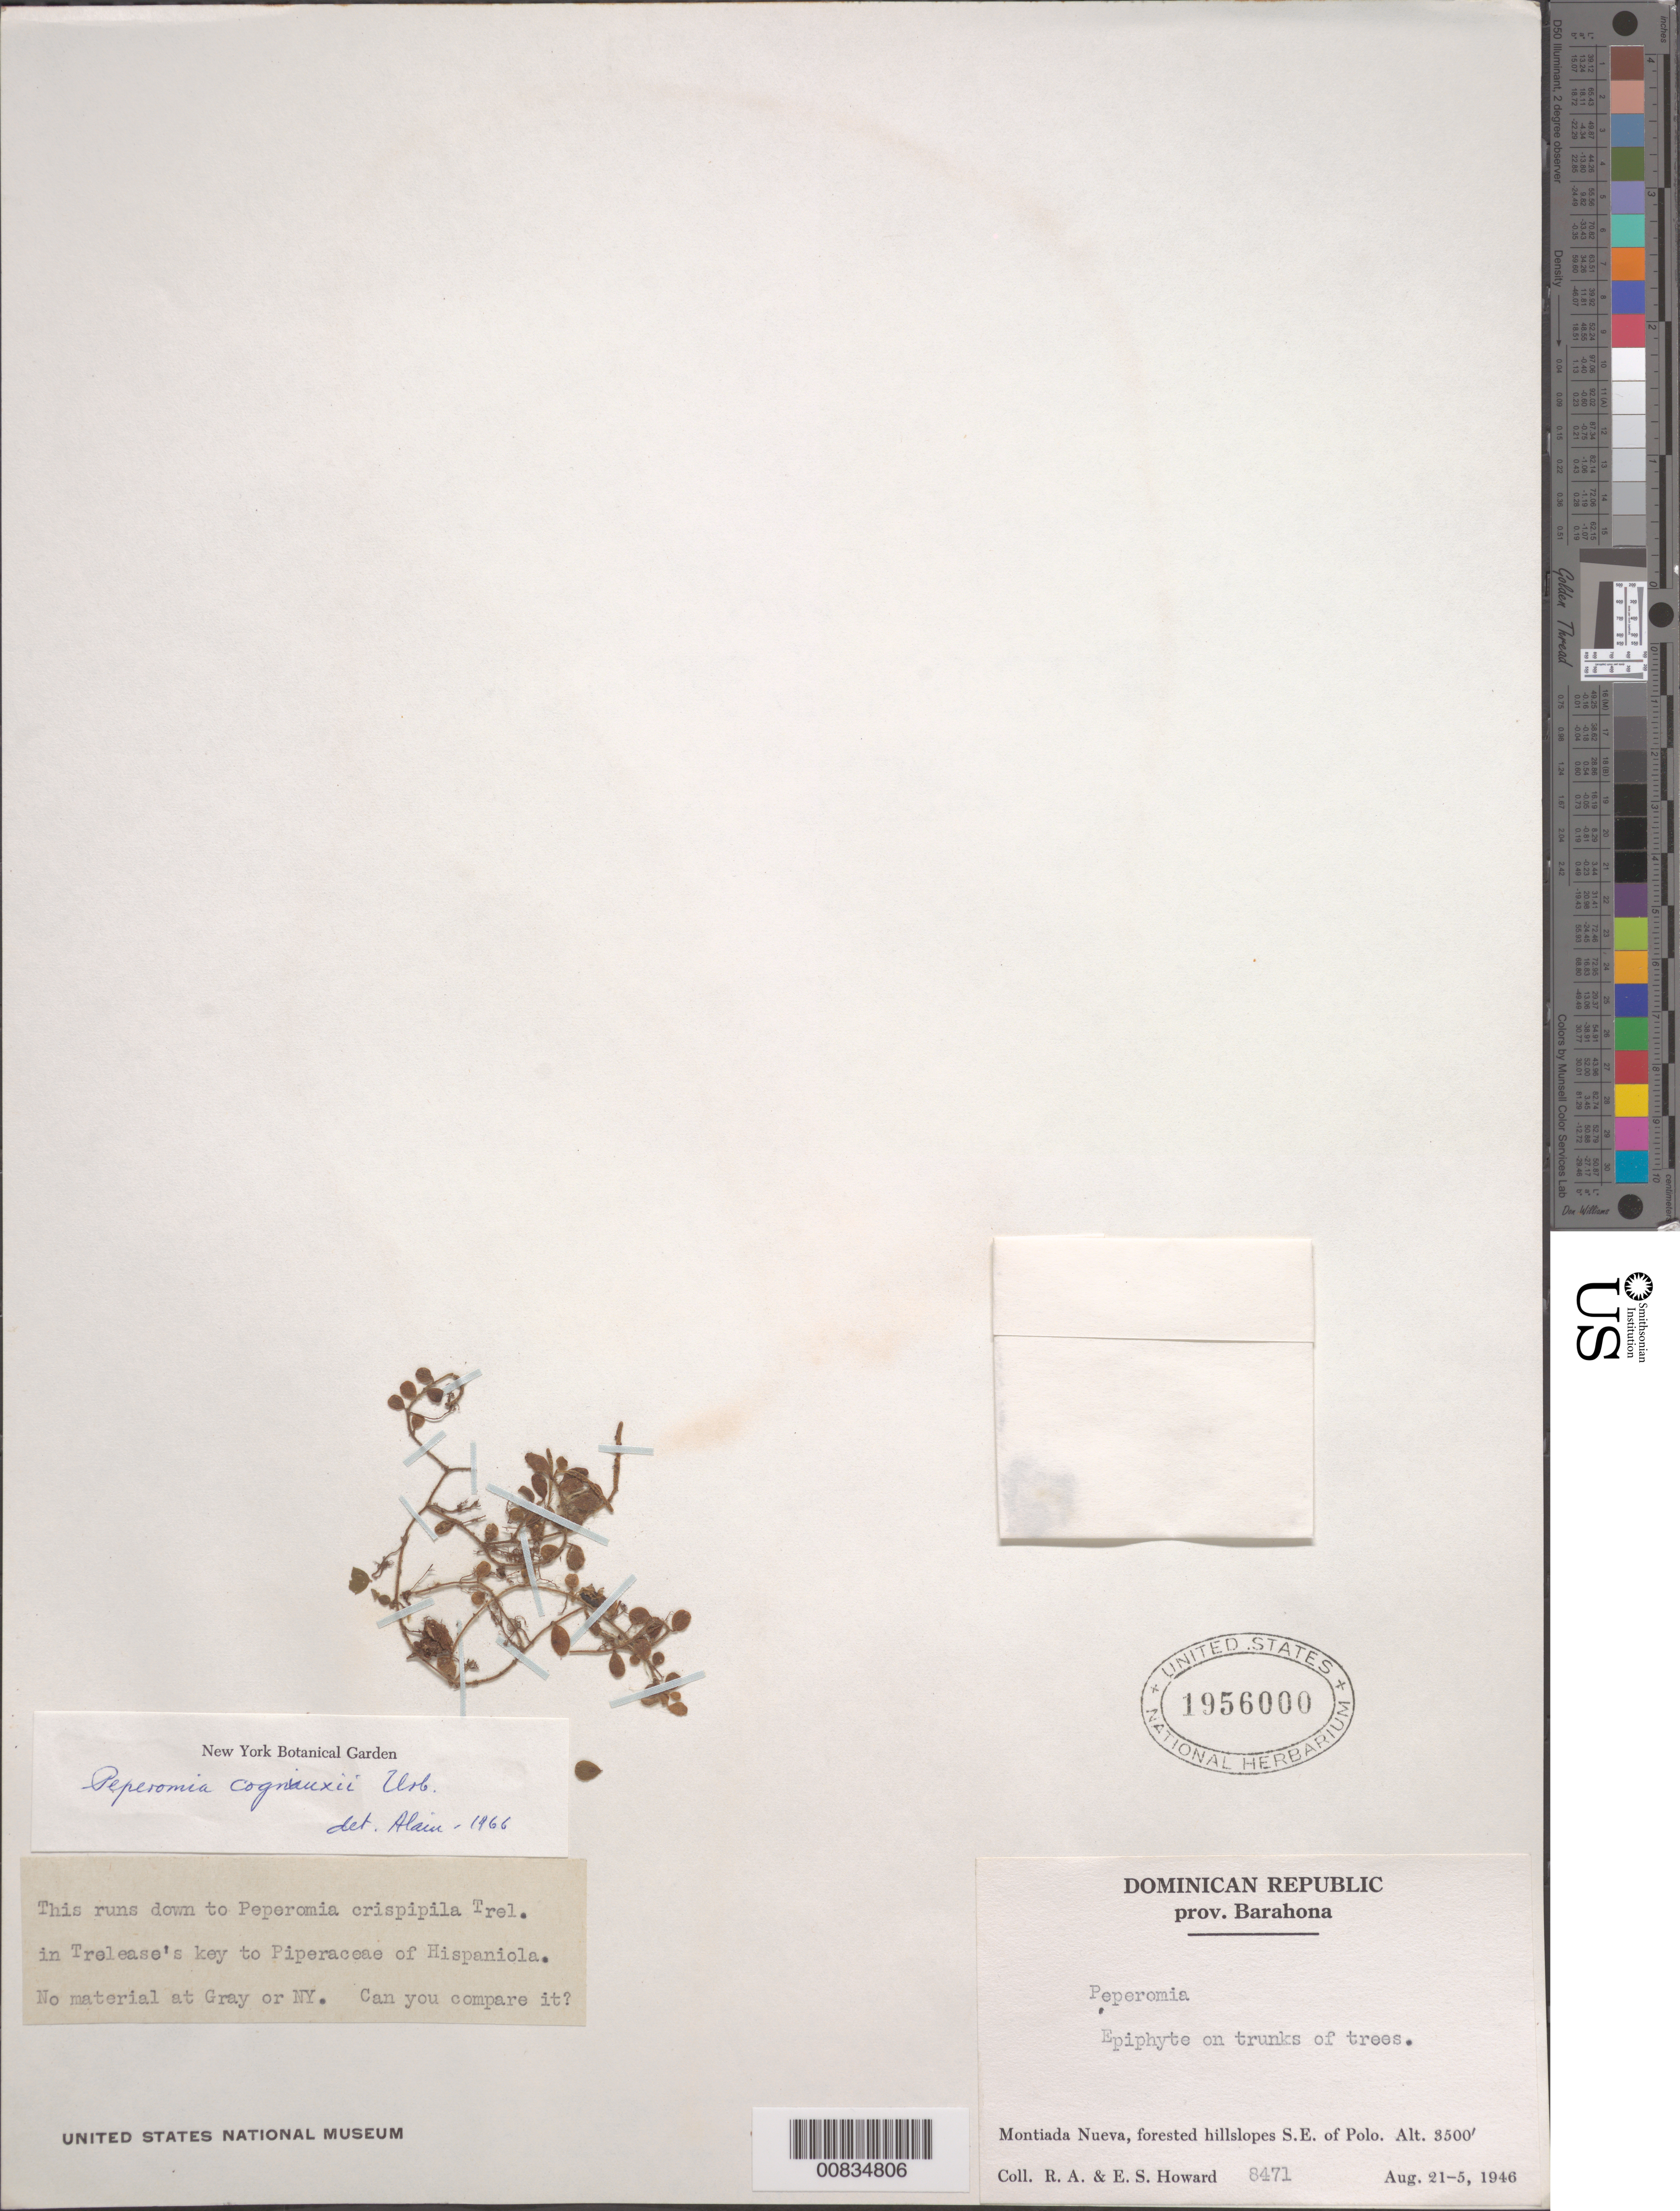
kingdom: Plantae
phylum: Tracheophyta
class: Magnoliopsida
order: Piperales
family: Piperaceae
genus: Peperomia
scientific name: Peperomia cogniauxii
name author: Urb.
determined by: Liogier, Alain H.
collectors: R. A. Howard & E. S. Howard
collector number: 8471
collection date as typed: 21 Aug 1946 to 25 Aug 1946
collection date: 1946-08-21/1946-08-25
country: Dominican Republic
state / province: Barahona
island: Hispaniola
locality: Montiada Nueva, forested hillslopes S. E. of Polo.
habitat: On trunks of trees. Forested hillslopes.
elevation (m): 1067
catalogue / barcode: US 1956000